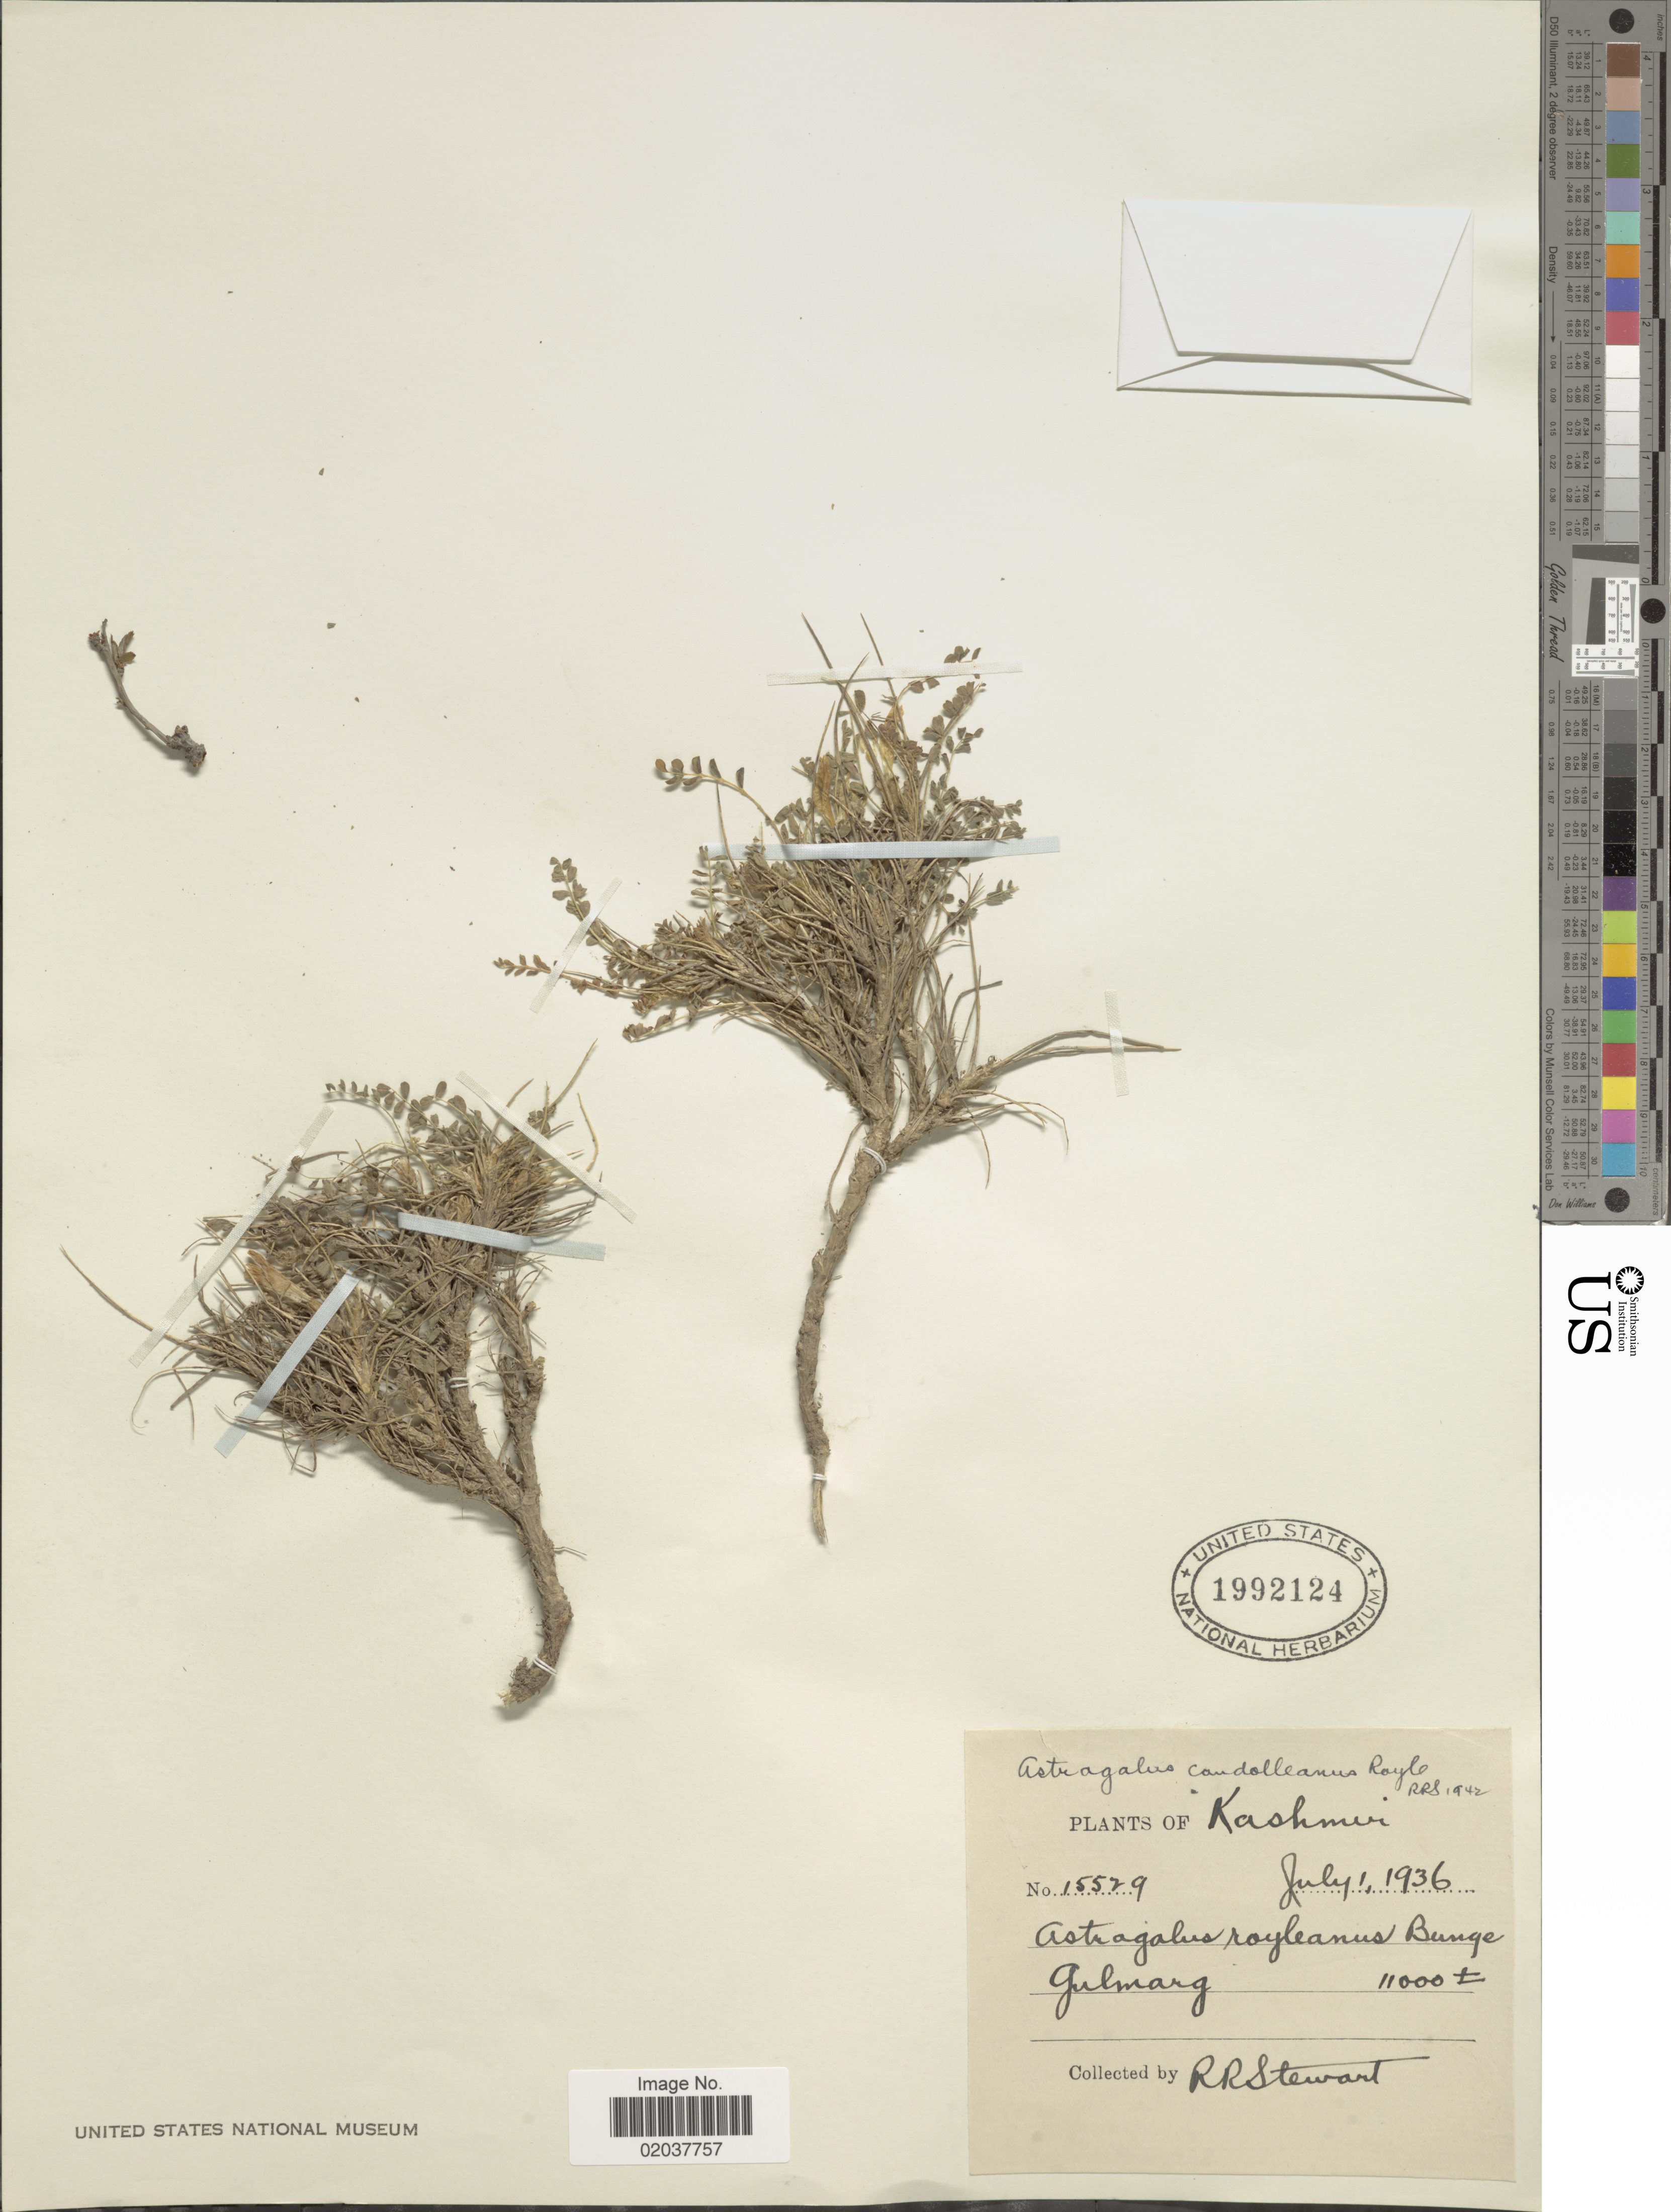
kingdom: Plantae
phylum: Tracheophyta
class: Magnoliopsida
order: Fabales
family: Fabaceae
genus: Astragalus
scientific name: Astragalus candolleanus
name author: Royle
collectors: R. R. Stewart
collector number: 15529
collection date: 1936-07-01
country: India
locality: Kashmir, Gulmarg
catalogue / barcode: US 1992124